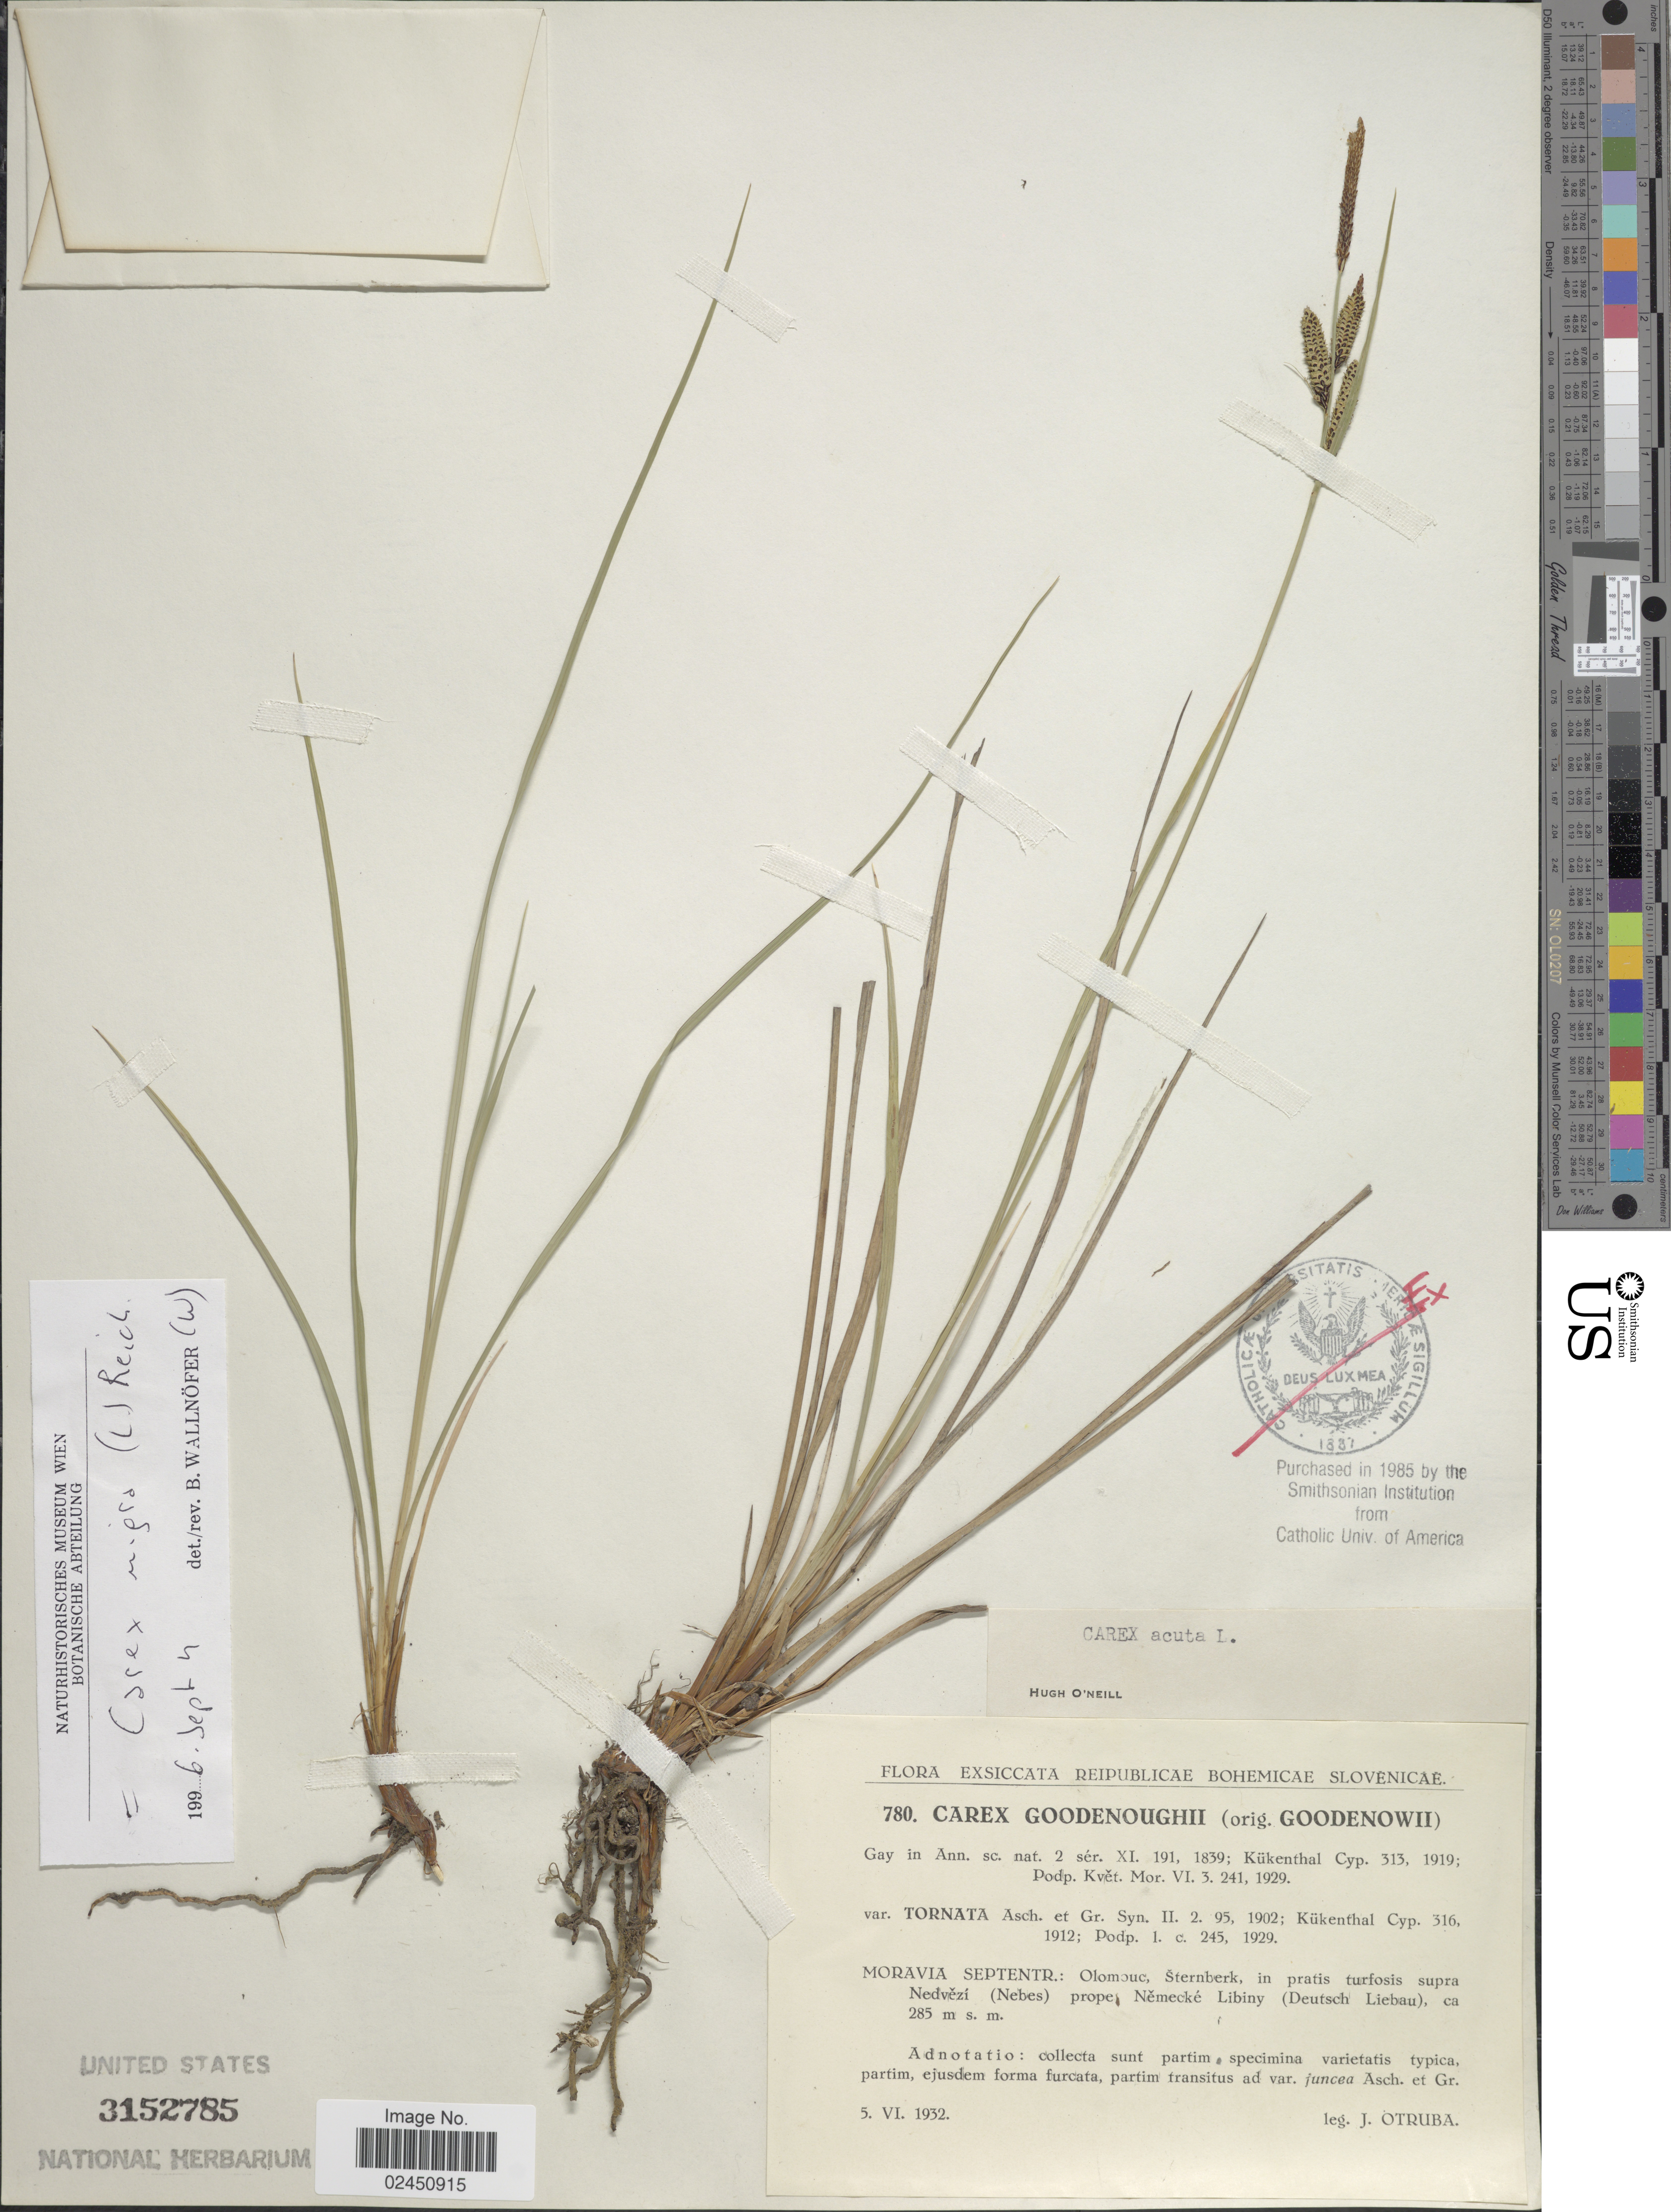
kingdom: Plantae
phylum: Tracheophyta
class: Liliopsida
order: Poales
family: Cyperaceae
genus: Carex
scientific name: Carex nigra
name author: (L.) Reichard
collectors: J. Otruba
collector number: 780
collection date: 1932-06-05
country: Czechia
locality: Reipublicae Bohemicae Slovenicae, Moravia Septentr.: Olomouc, Sternberk, in pratis turfosis supra Nedvezi (Nebes) prope Nemecke Libiny (Deutsch Liebau)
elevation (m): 285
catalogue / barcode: US 3152785